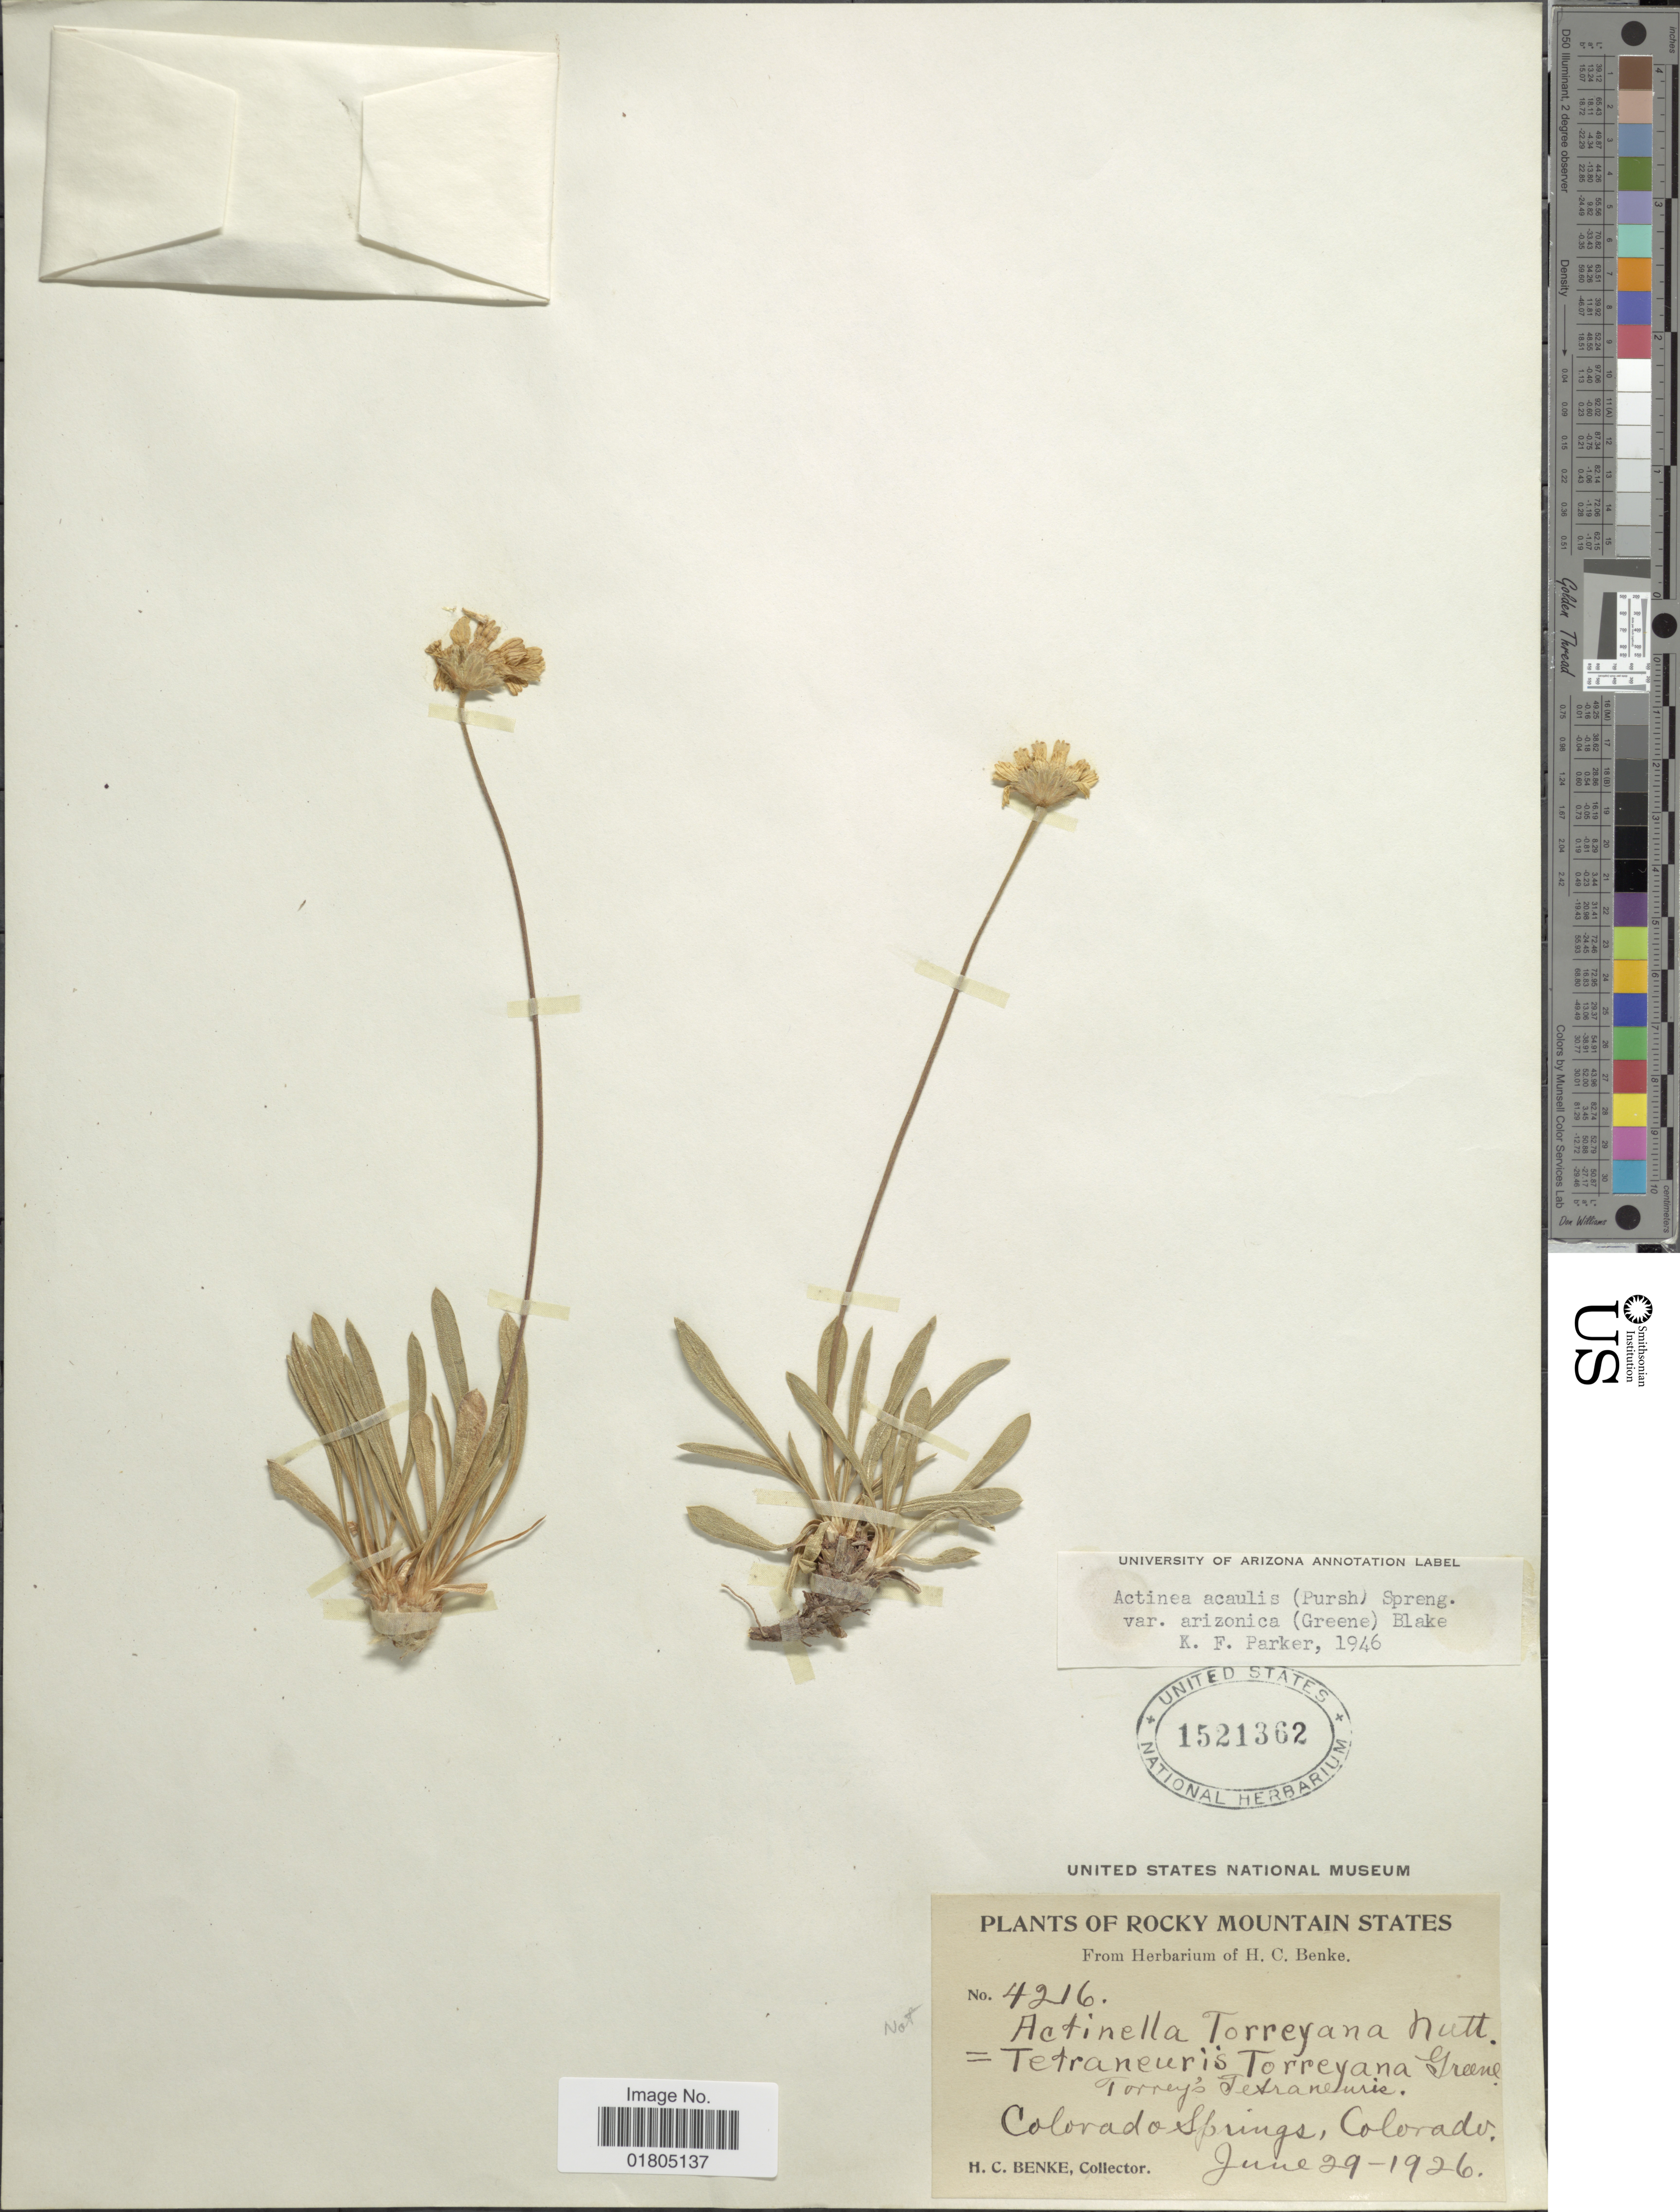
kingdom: Plantae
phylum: Tracheophyta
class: Magnoliopsida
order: Asterales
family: Asteraceae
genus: Actinea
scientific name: Actinea acaulis var. arizonica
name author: (Greene) S.F. Blake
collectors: H. Benke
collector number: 4216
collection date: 1926-06-29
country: United States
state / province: Colorado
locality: Rocky Mountain States, Colorado Springs, Colorado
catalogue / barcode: US 1521362